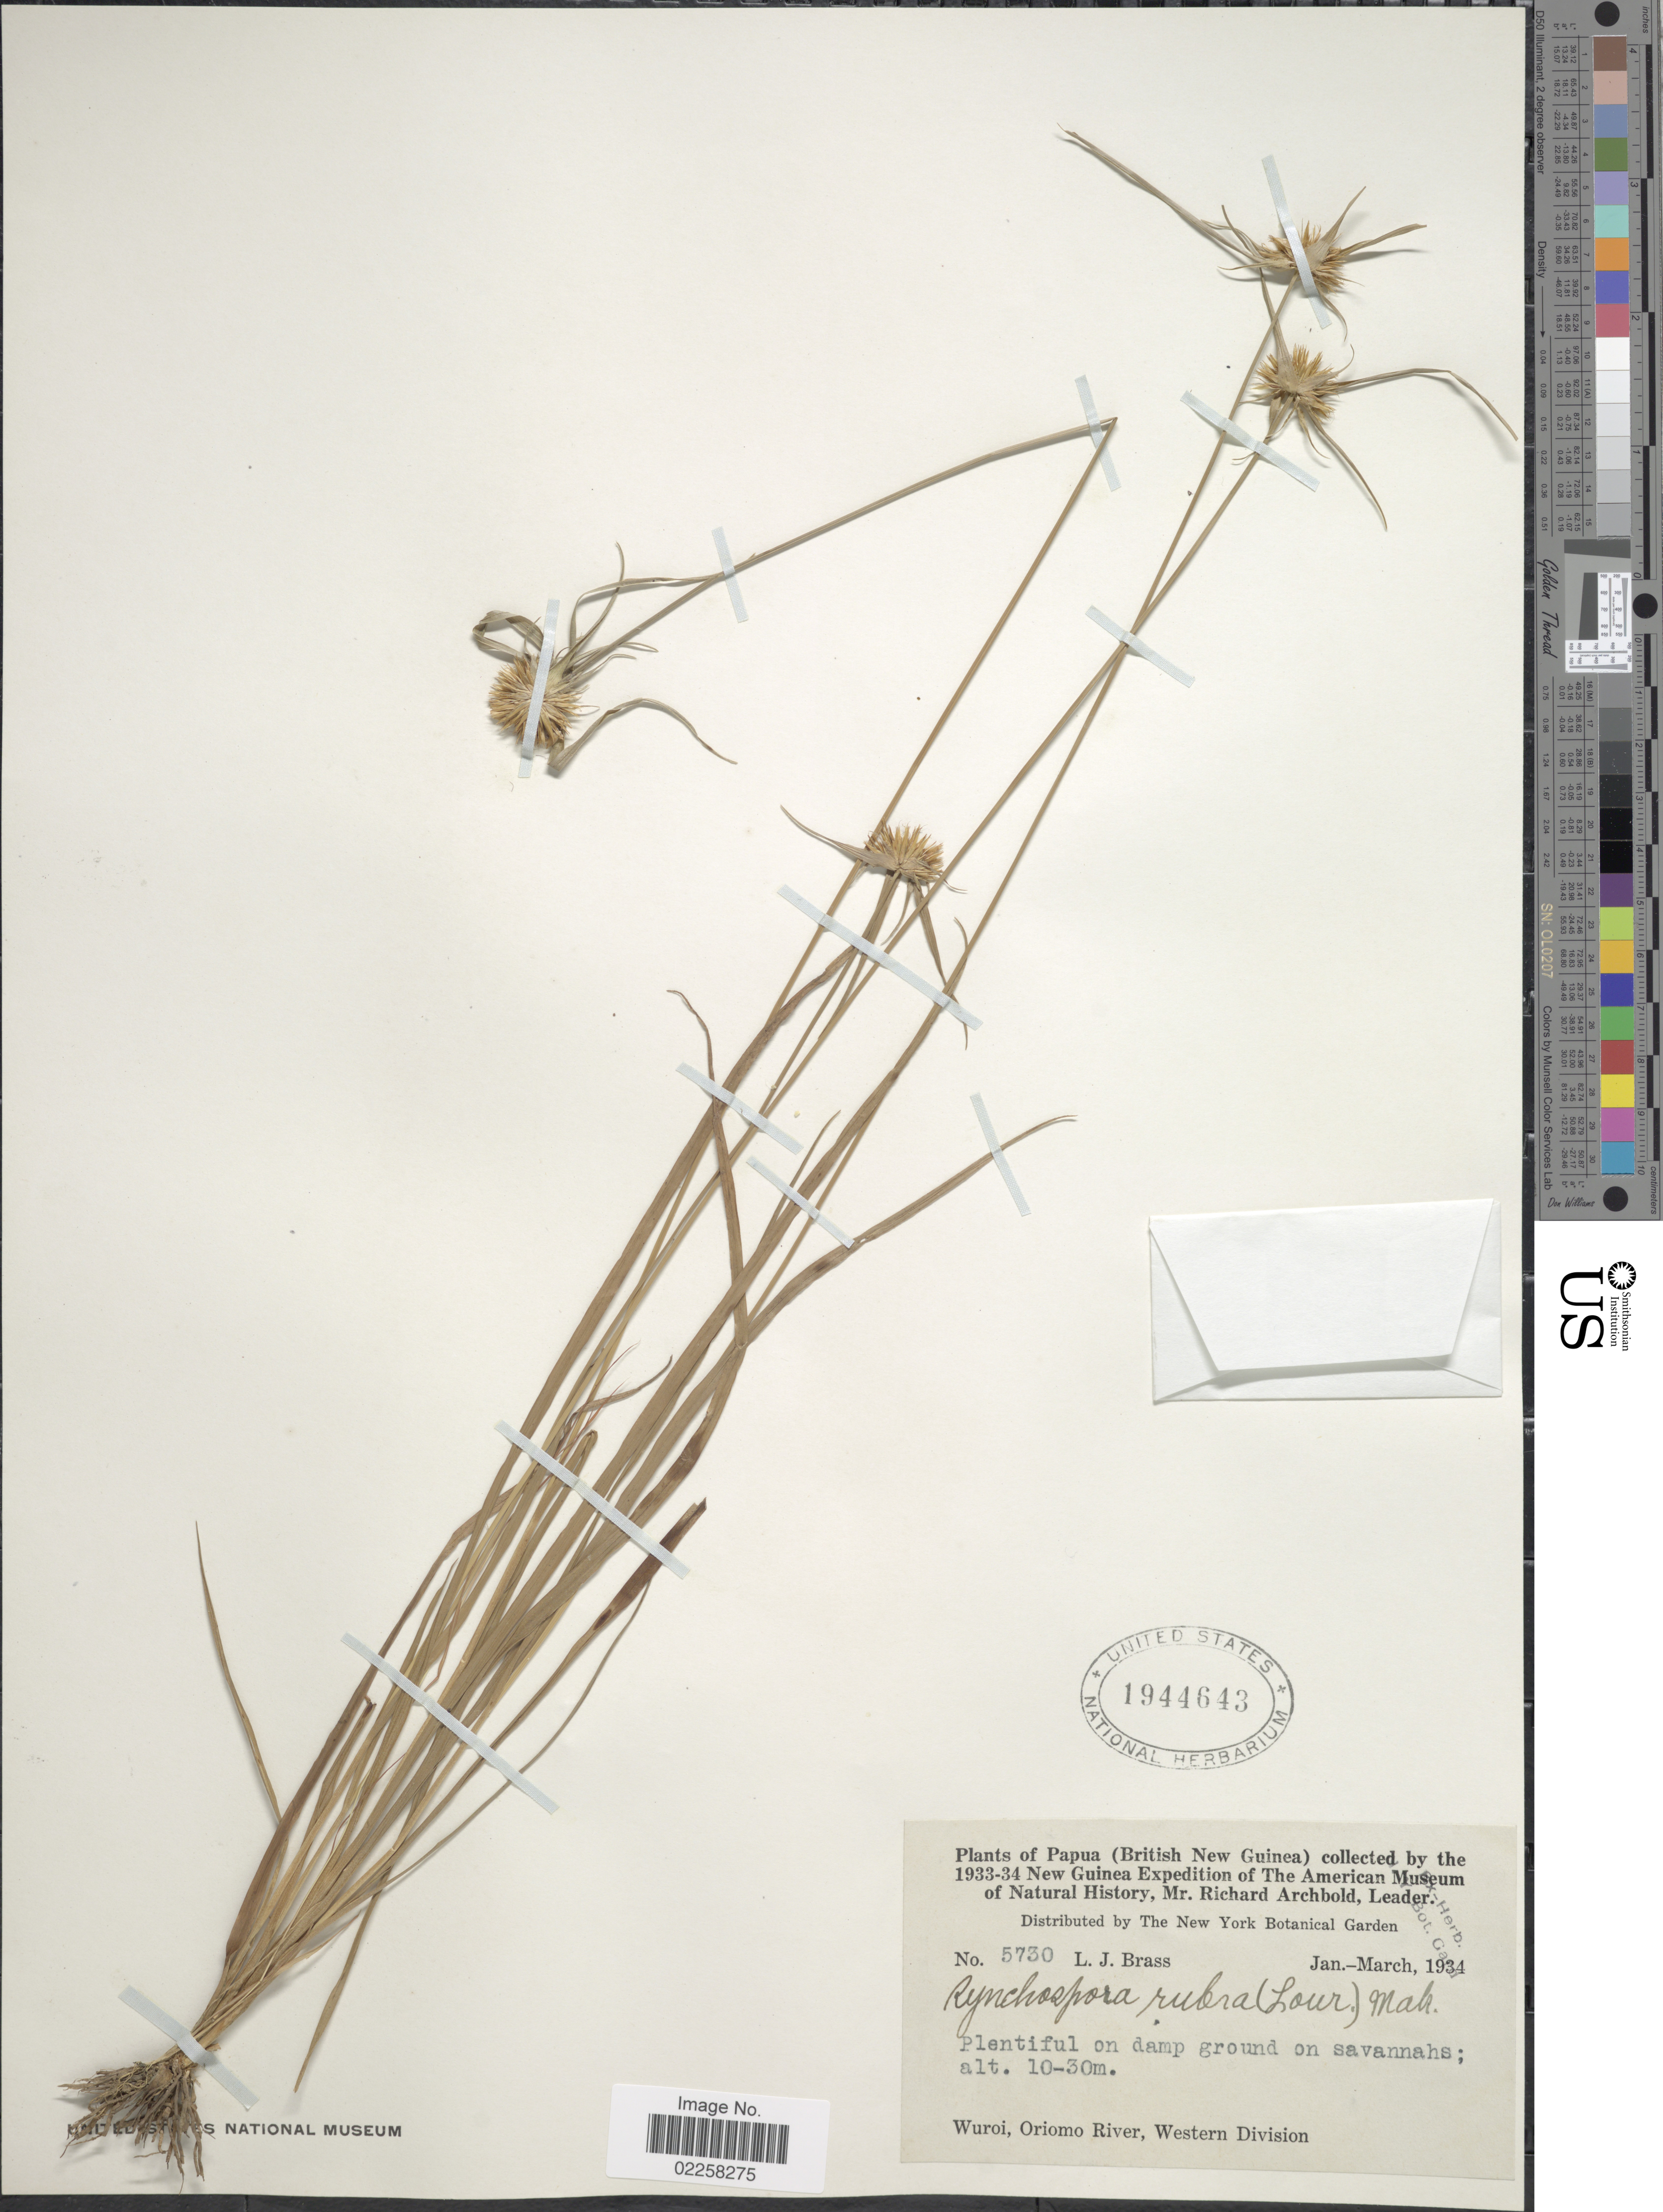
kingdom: Plantae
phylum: Tracheophyta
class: Liliopsida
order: Poales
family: Cyperaceae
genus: Rhynchospora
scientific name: Rhynchospora rubra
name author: (Lour.) Makino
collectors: L. J. Brass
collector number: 5730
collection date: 1934-01/1934-03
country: Papua New Guinea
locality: Papua (British New Guinea) Wuroi, Oriomo River, Western Division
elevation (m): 10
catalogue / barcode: US 1944643